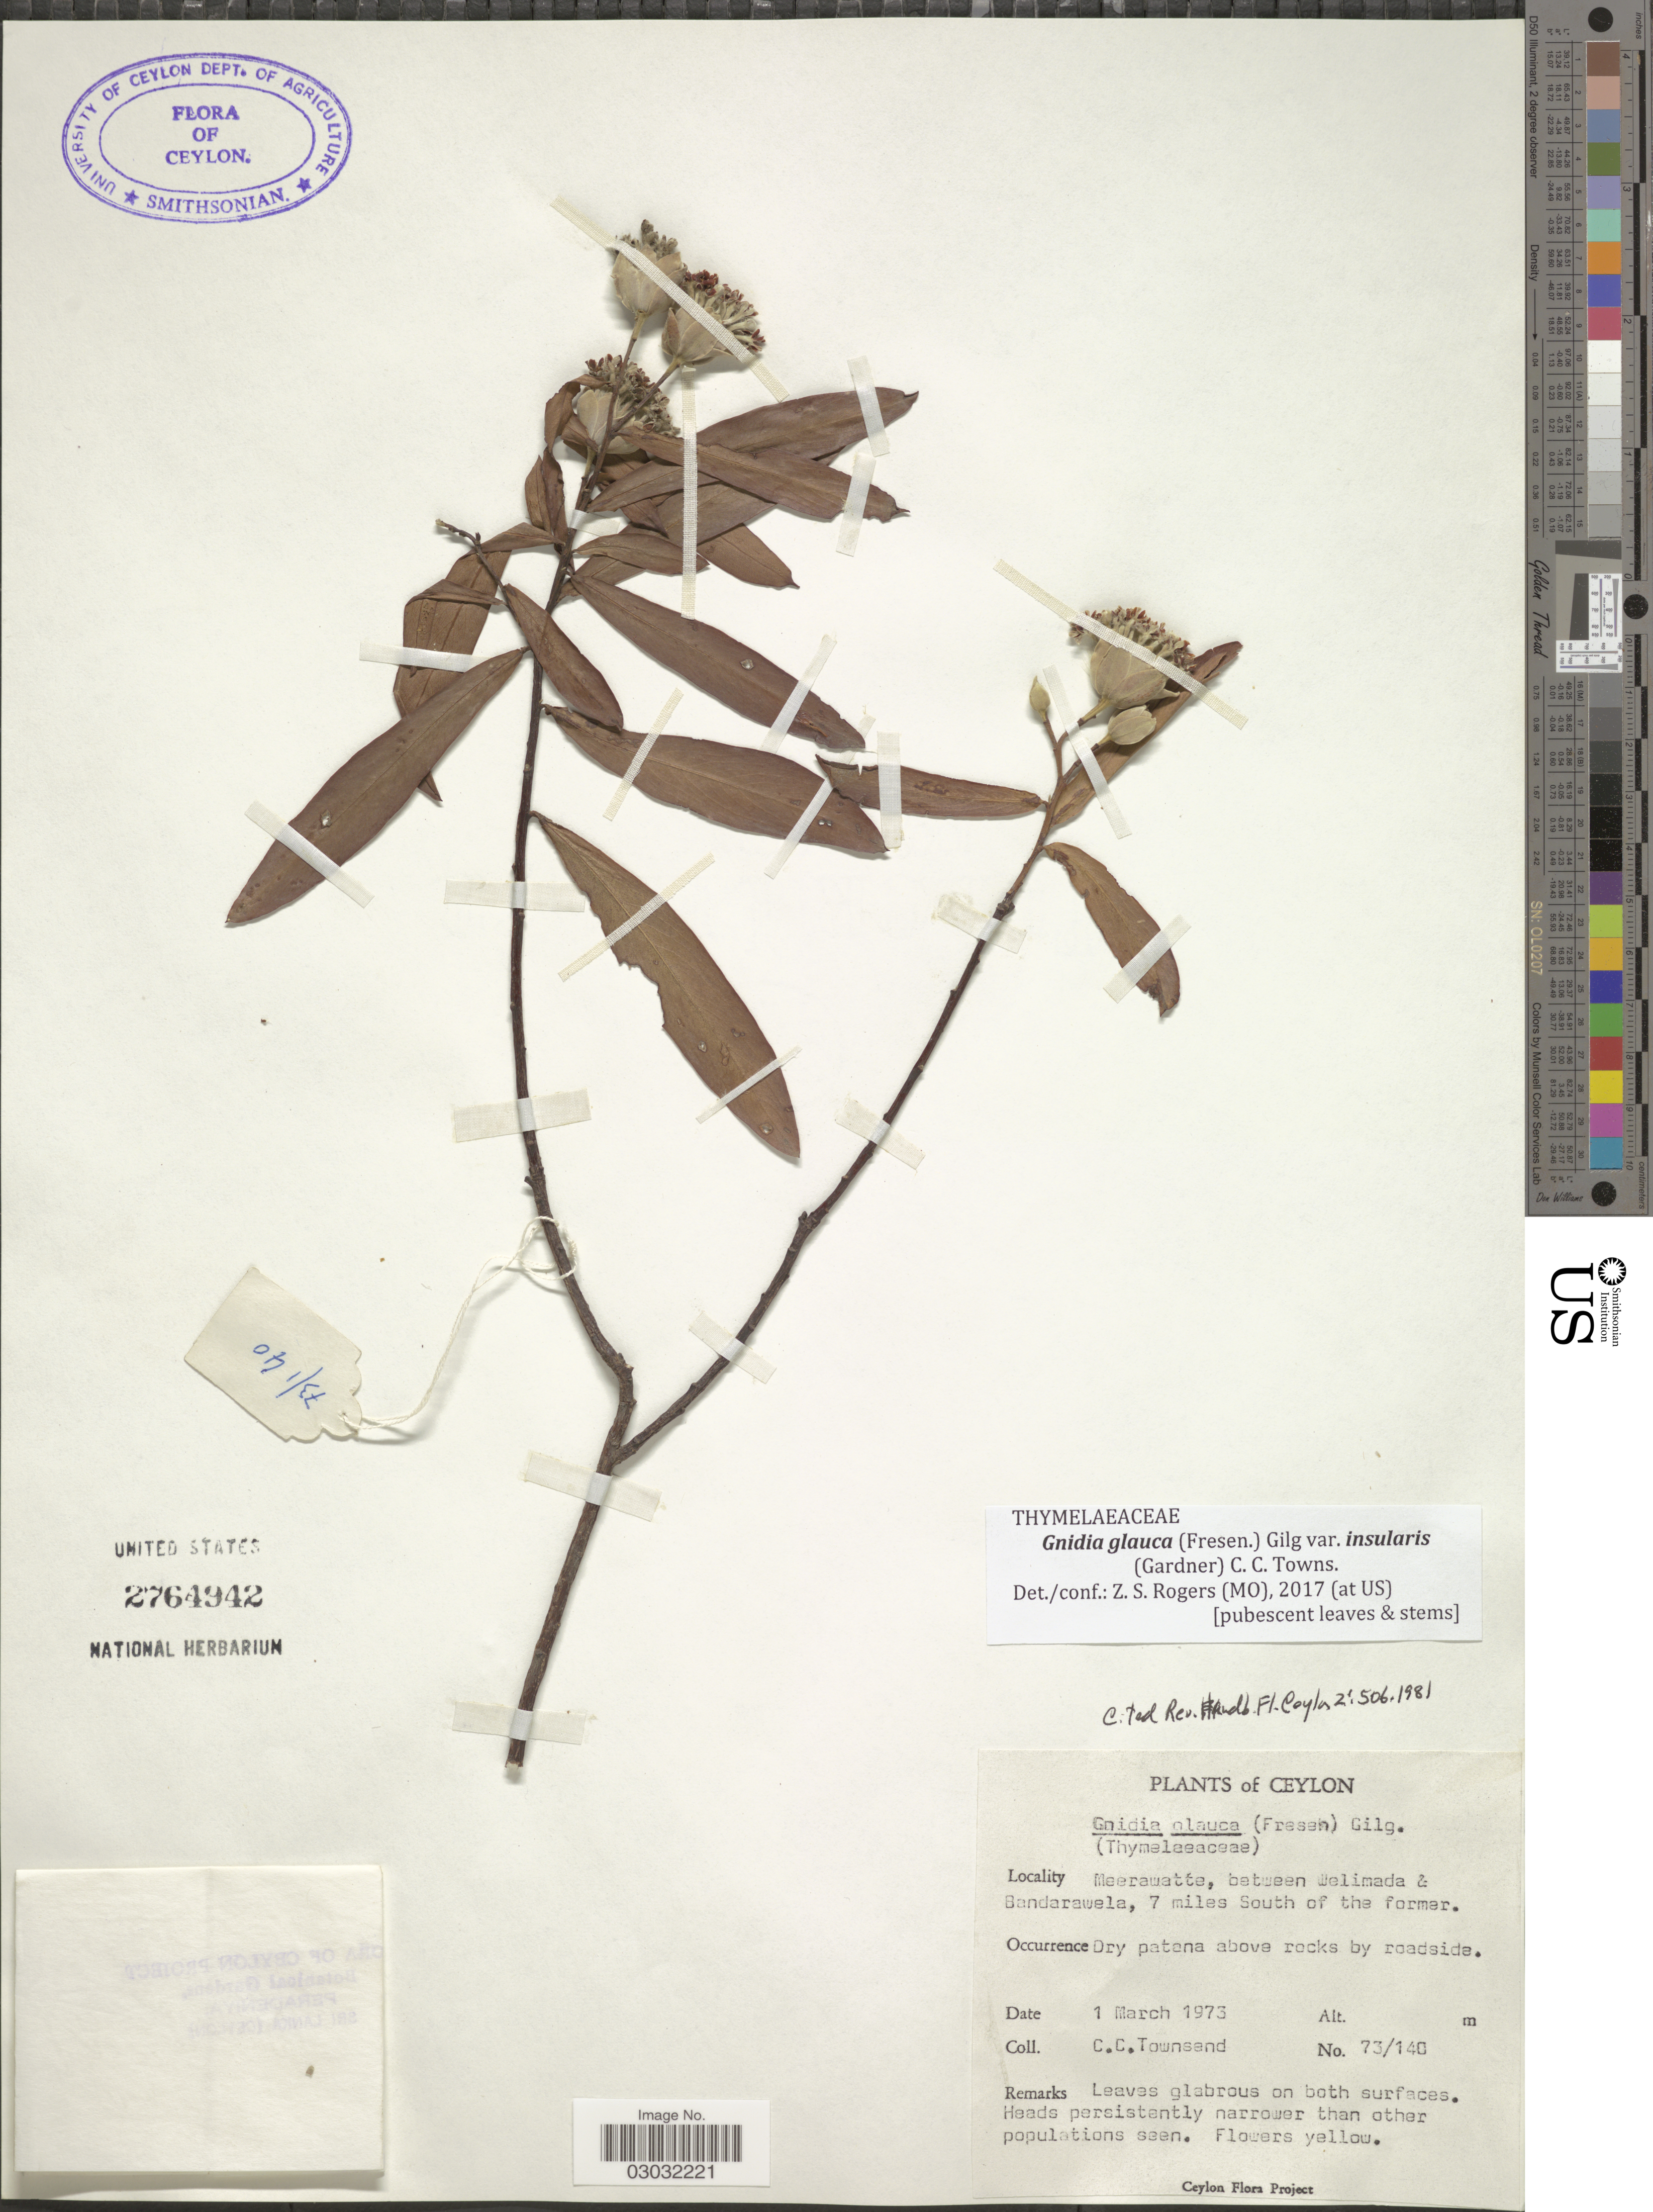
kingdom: Plantae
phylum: Tracheophyta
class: Magnoliopsida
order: Malvales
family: Thymelaeaceae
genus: Lasiosiphon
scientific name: Lasiosiphon insularis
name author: (Gardner) Meisn.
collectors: C. C. Townsend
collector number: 73/140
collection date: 1973-03-01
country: Sri Lanka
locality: Ceylon. Meerawatte, between Welimada & Bandarawela, 7 miles South of the former.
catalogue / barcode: US 2764942